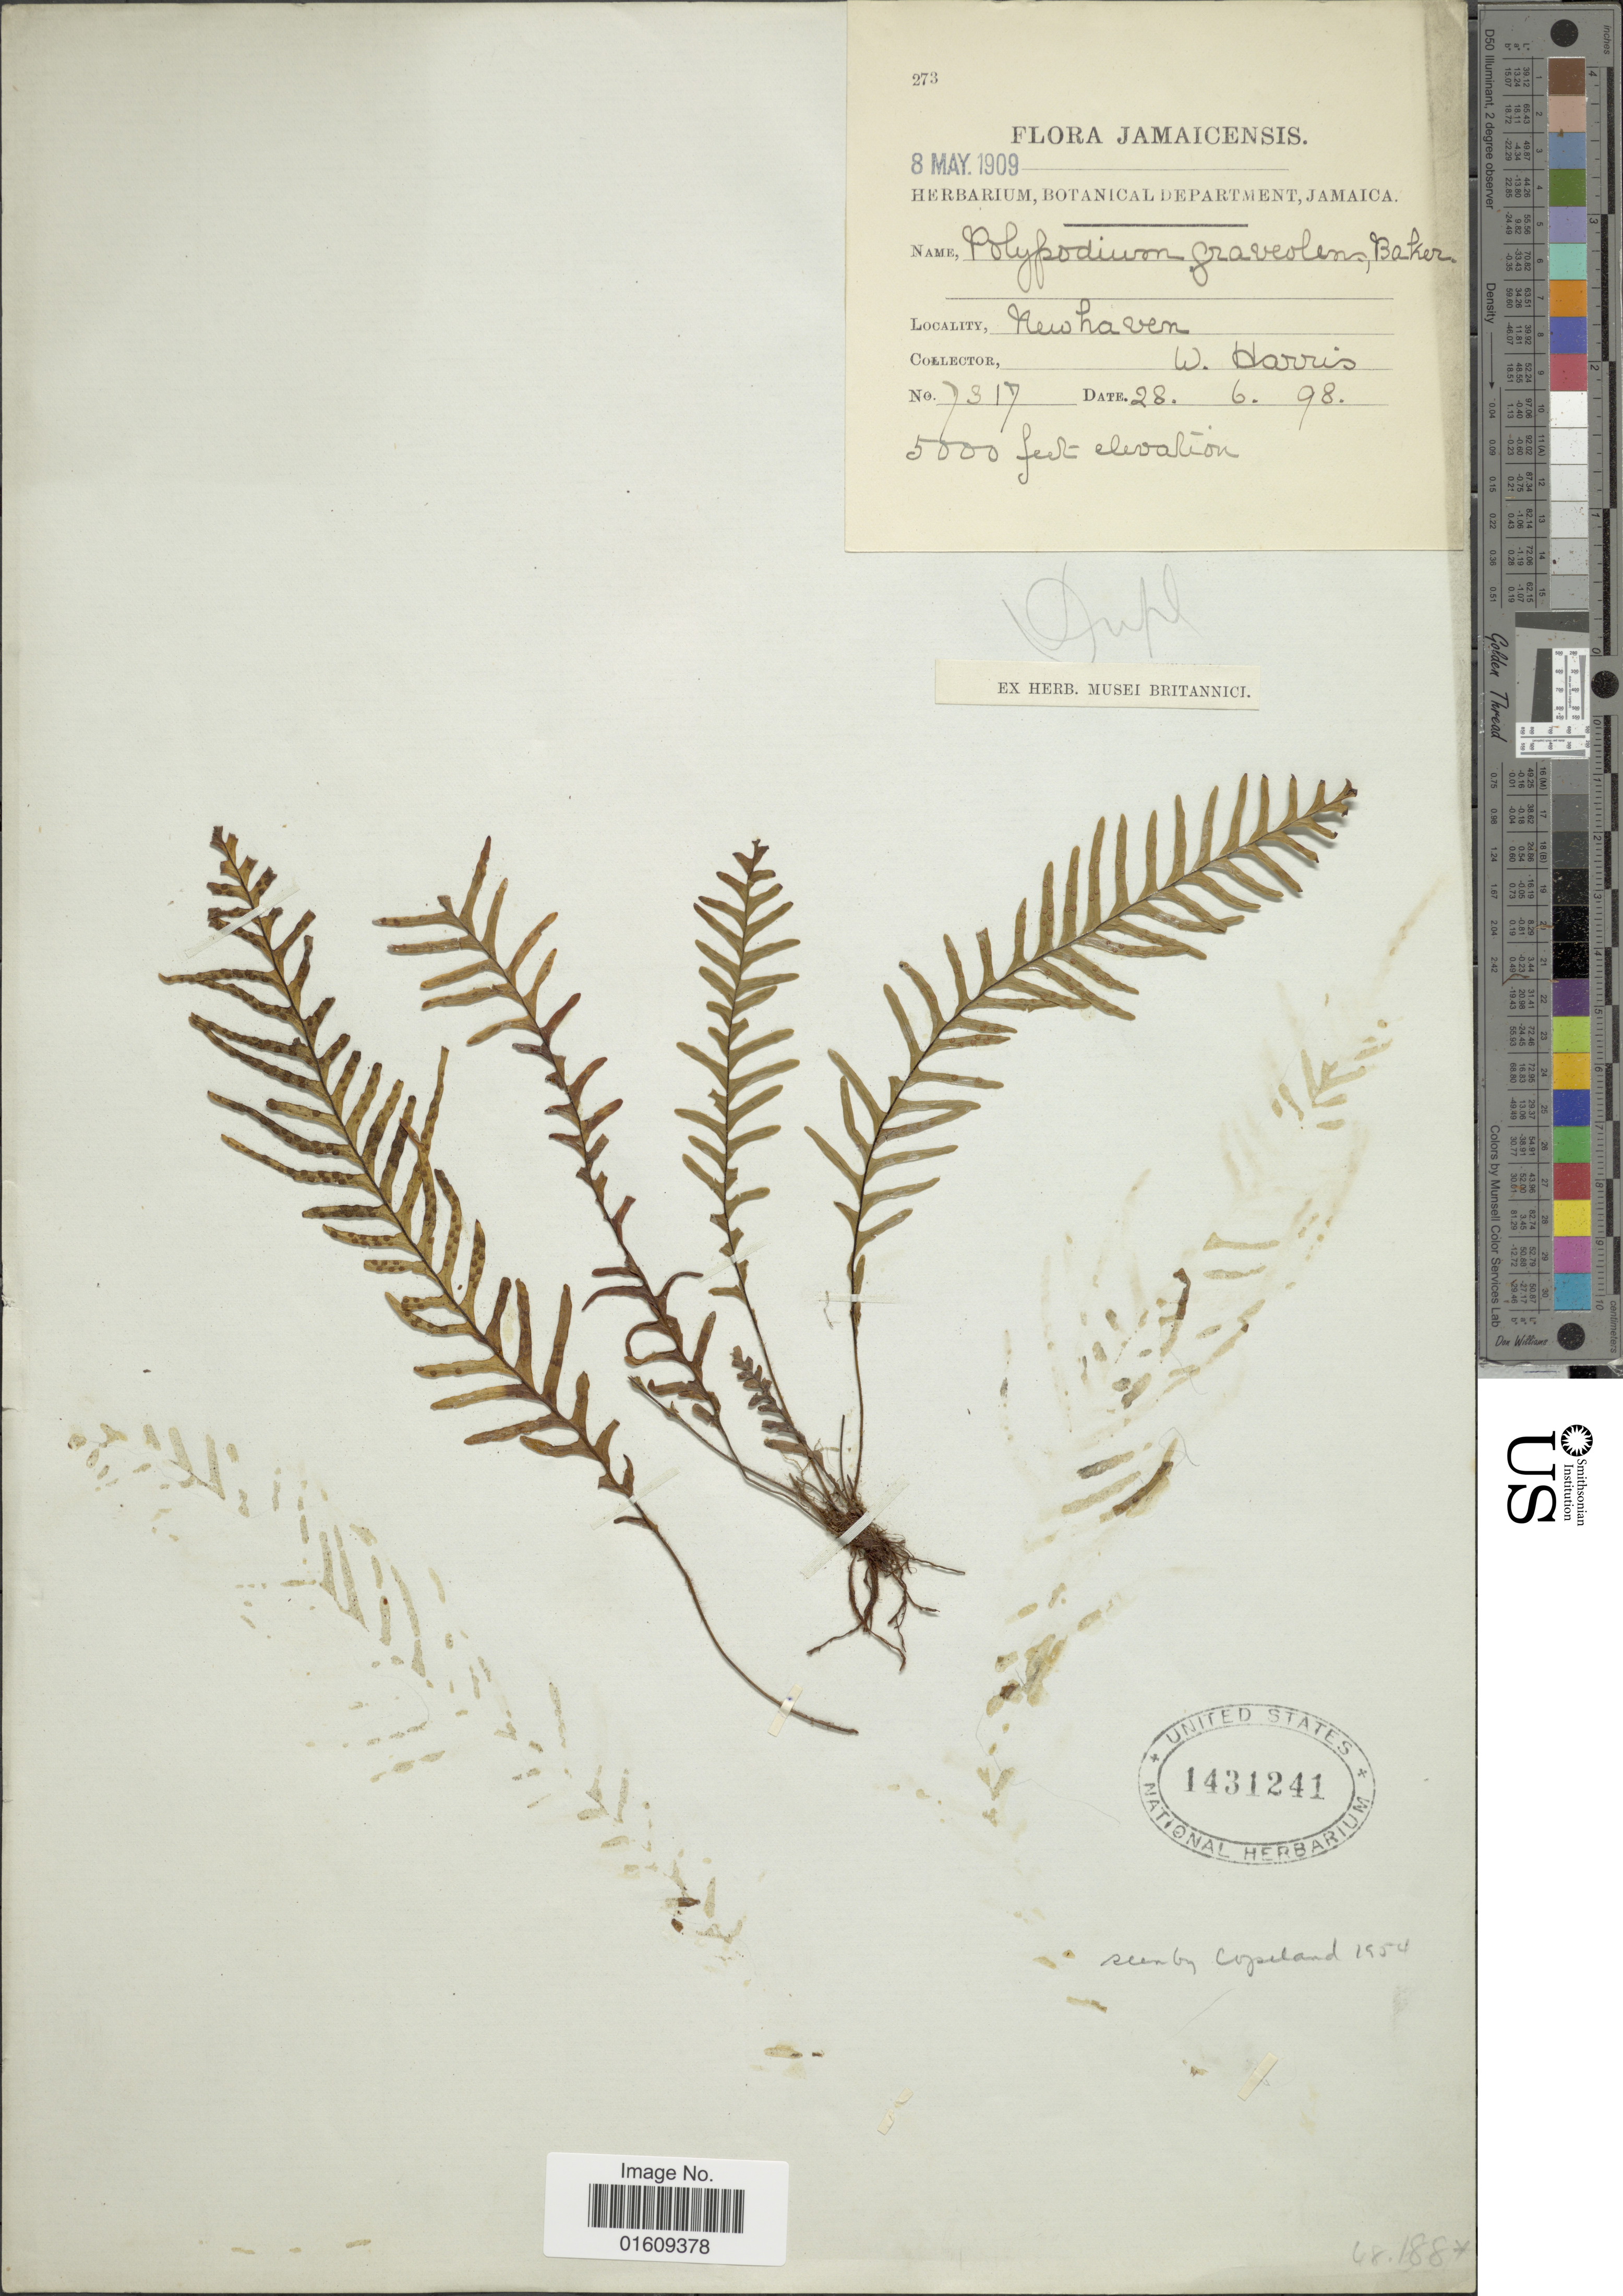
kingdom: Plantae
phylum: Tracheophyta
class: Polypodiopsida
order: Polypodiales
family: Polypodiaceae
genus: Ceradenia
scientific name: Ceradenia capillaris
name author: (Desv.) L.E. Bishop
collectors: W. Harris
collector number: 7317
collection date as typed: Transcribed d/m/y: 28/6/98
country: Jamaica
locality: Jamaicensis, New haven.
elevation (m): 1524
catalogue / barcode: US 1431241